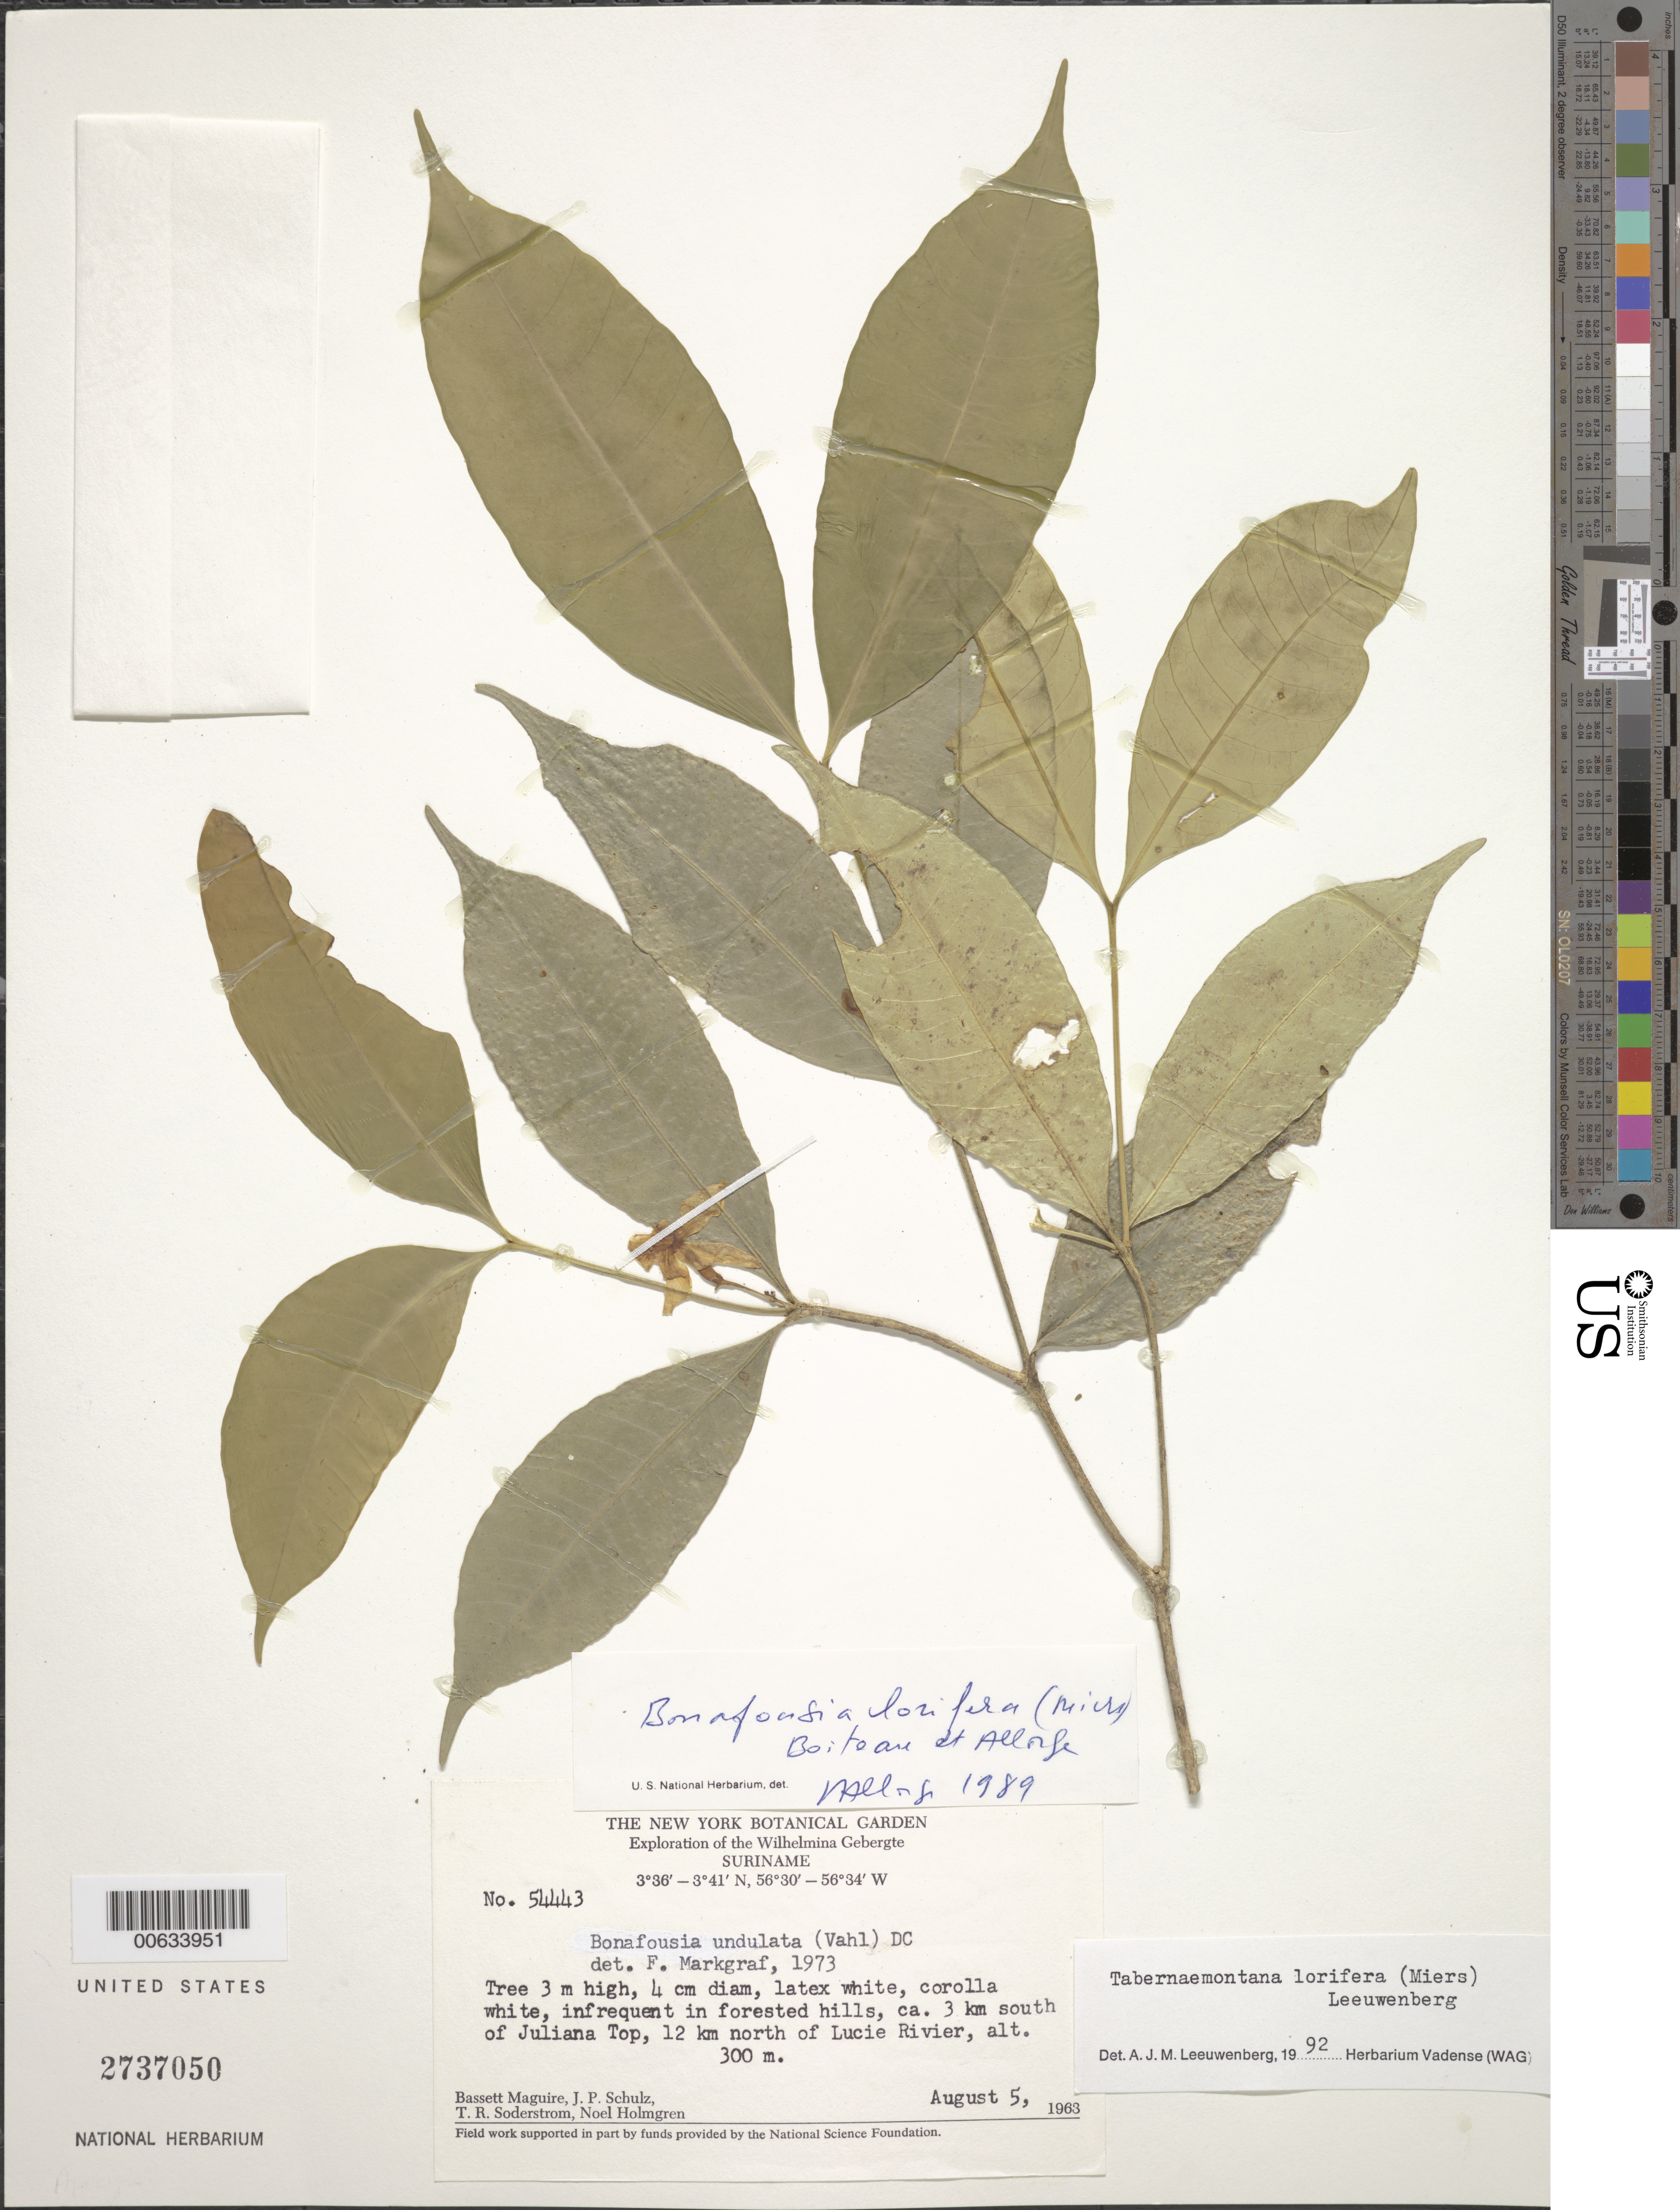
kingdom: Plantae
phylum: Tracheophyta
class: Magnoliopsida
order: Gentianales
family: Apocynaceae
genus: Tabernaemontana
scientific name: Tabernaemontana lorifera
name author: (Miers) Leeuwenb.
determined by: Leeuwenberg, A. J. M.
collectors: B. Maguire, J. P. Schulz, T. R. Soderstrom & N. H. Holmgren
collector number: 54443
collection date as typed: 5-Aug-63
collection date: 1963-08-05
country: Suriname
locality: Juliana Top, 3 km S of, 12 km N of Lucie R., Wilhelmina Gebergte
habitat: Forested hills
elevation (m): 300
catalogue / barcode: US 2737050